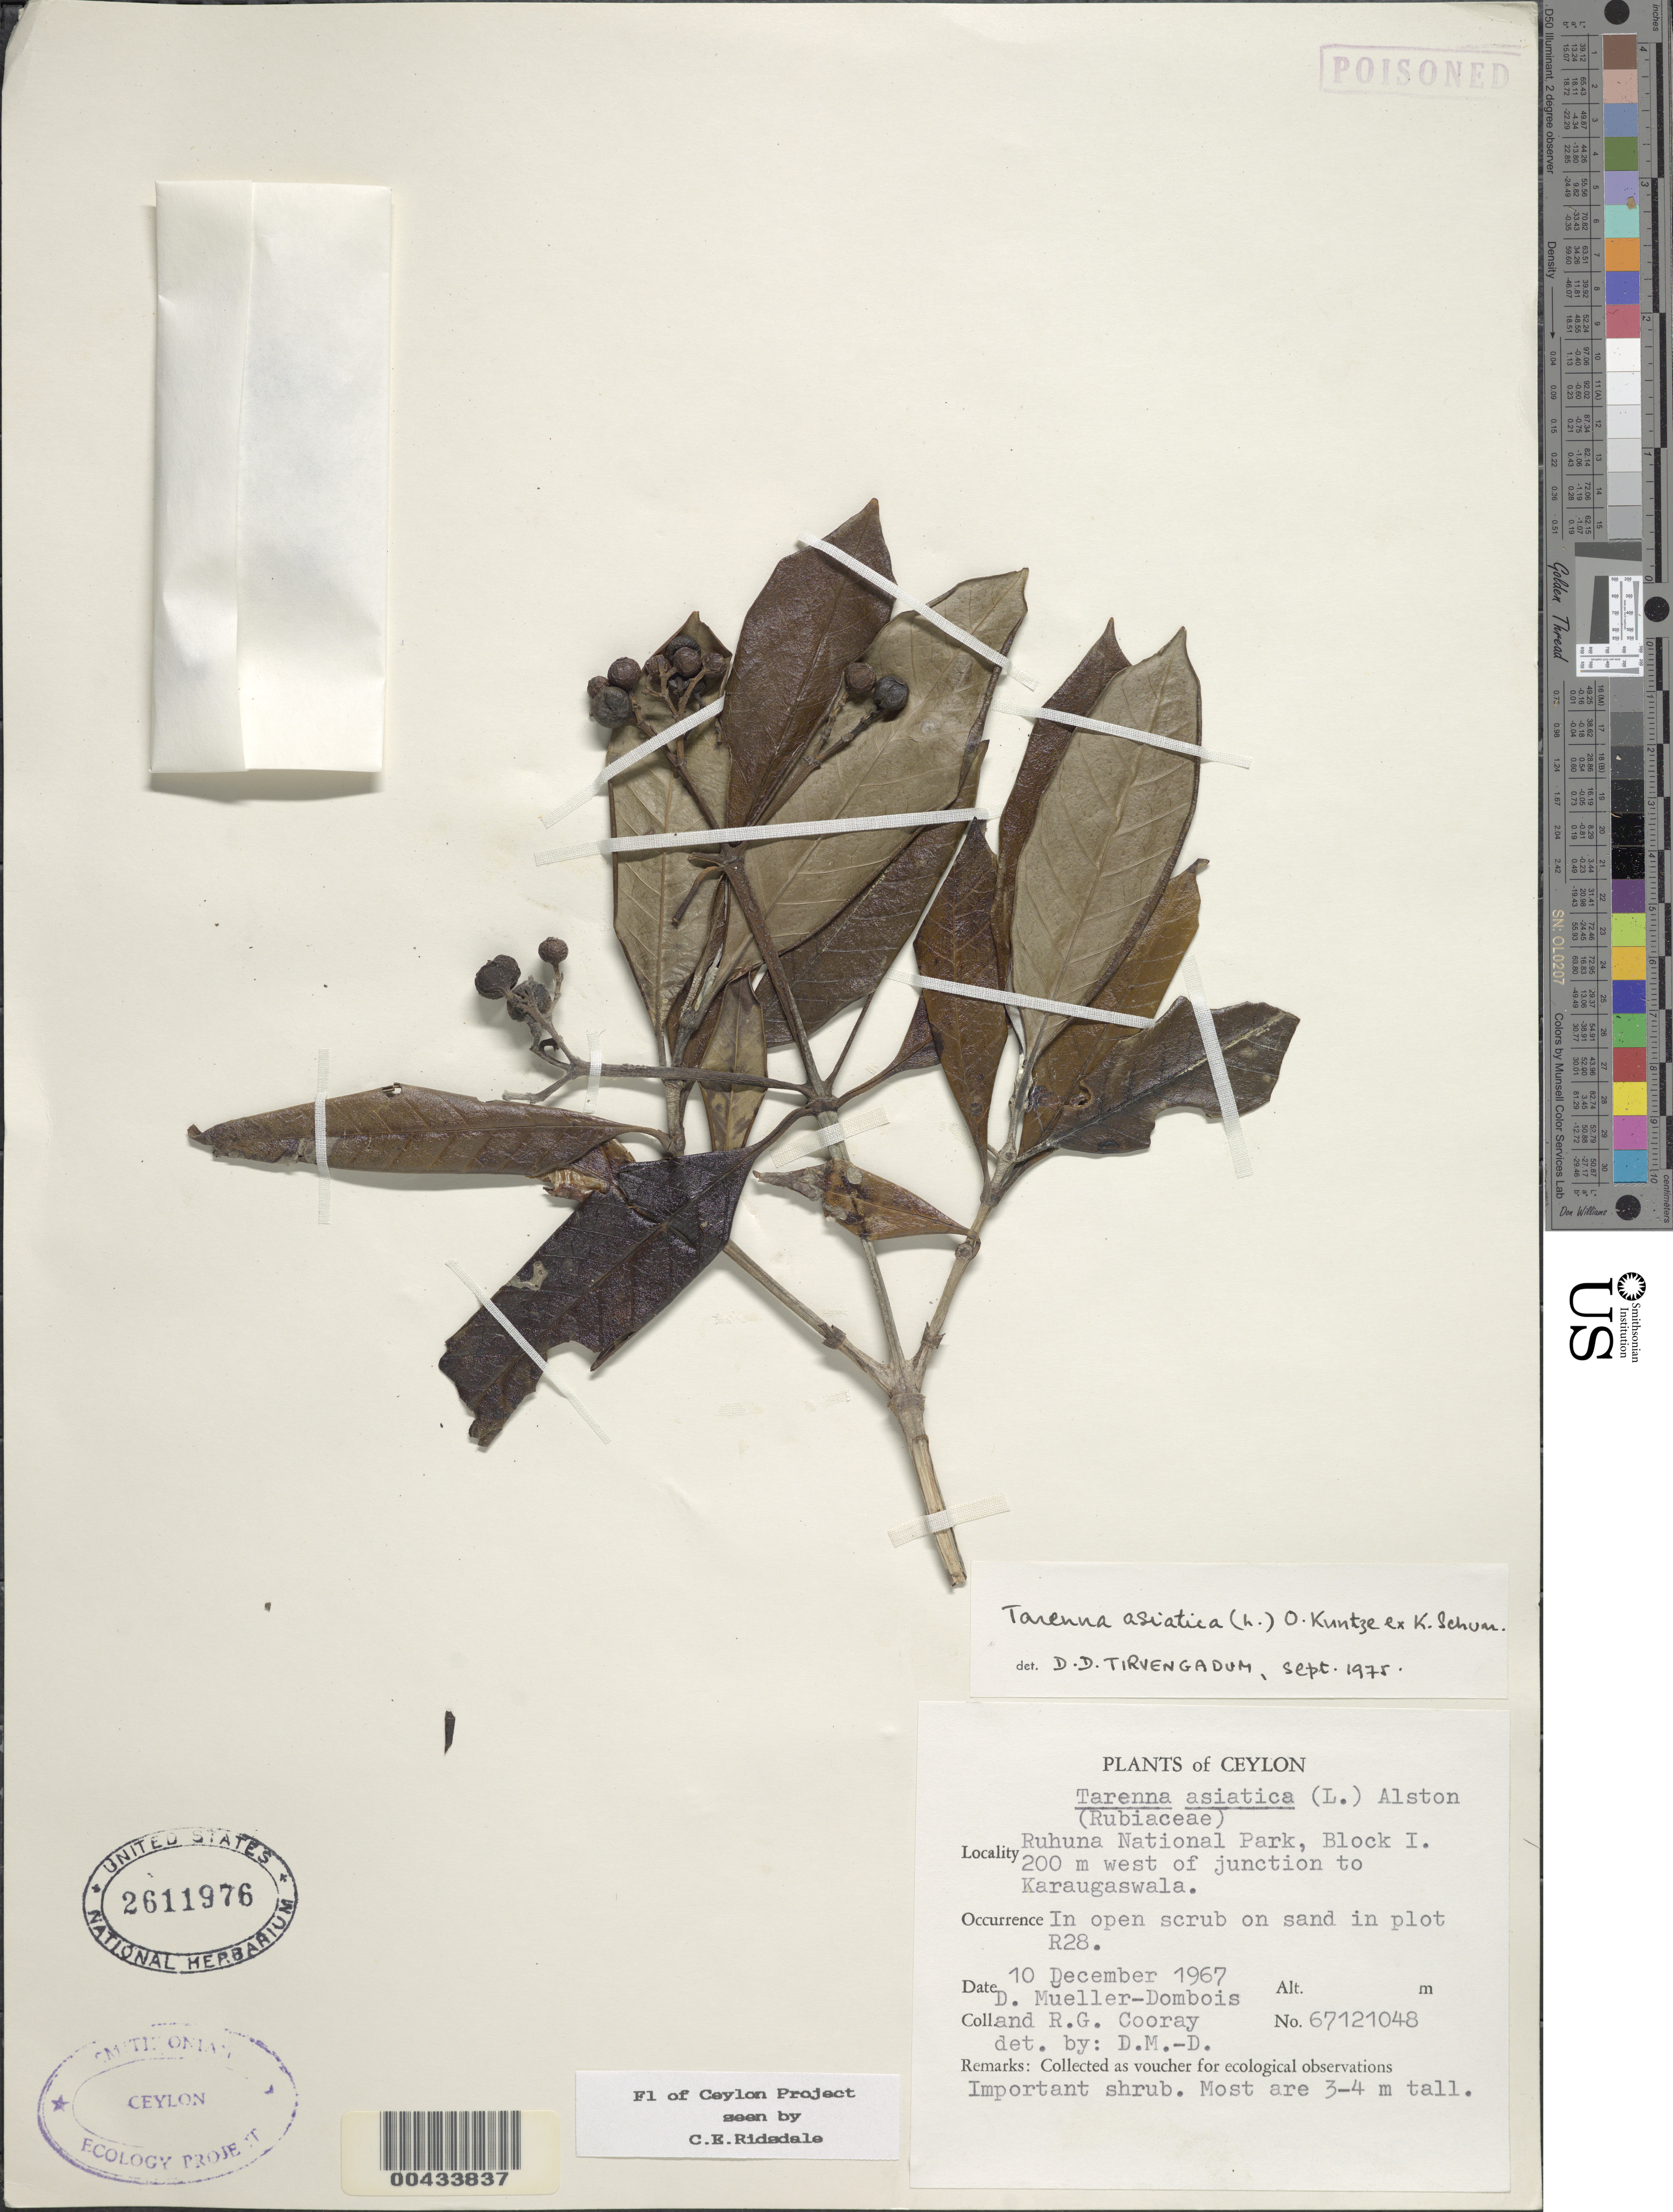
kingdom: Plantae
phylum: Tracheophyta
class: Magnoliopsida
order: Gentianales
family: Rubiaceae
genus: Tarenna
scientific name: Tarenna asiatica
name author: (L.) Kuntze ex K. Schum.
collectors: D. Mueller-Dombois & R. Cooray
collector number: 67121048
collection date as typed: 10 Dec 1967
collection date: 1967-12-10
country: Sri Lanka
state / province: Southern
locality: Ruhuna Natl Park, Block I, 200 m W of junct to Karaugaswala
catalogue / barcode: US 2611976